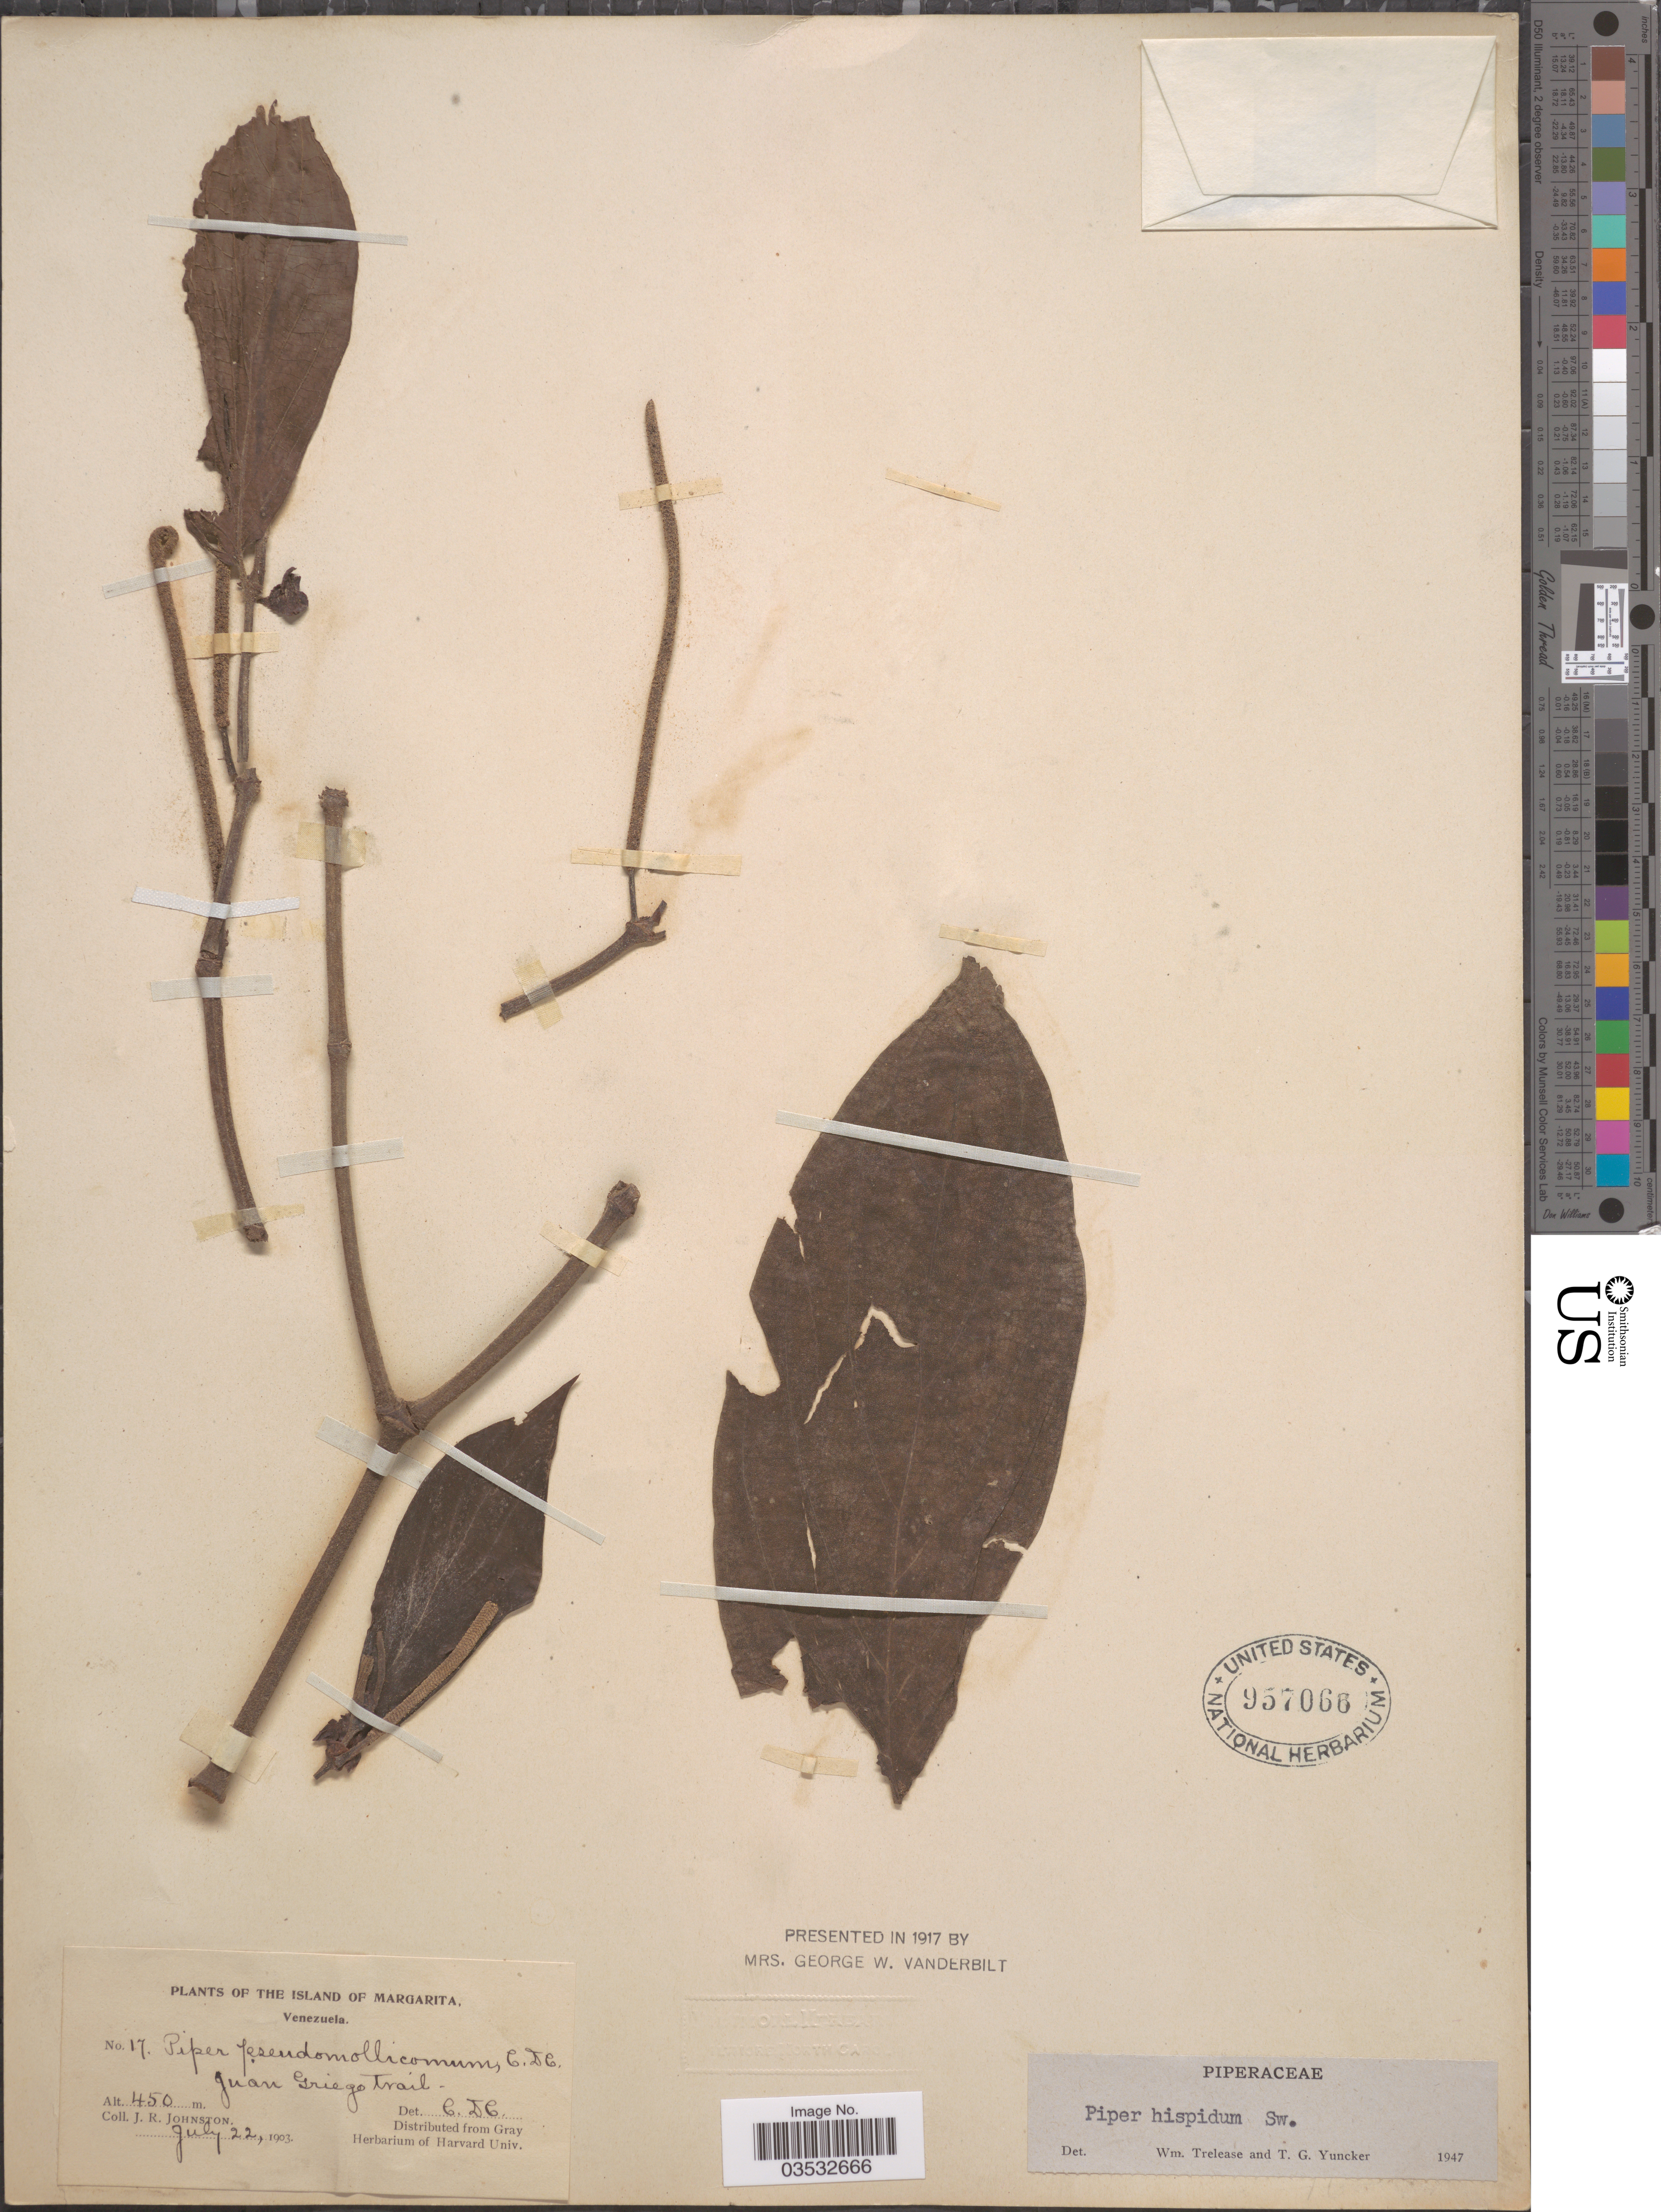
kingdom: Plantae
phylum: Tracheophyta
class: Magnoliopsida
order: Piperales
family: Piperaceae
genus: Piper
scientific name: Piper hispidum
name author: Sw.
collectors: J. Johnston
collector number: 17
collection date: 1903-07-22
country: Venezuela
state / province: Nueva Esparta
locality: The Island of Margarita. Juan Griego Trail.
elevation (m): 450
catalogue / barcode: US 957066